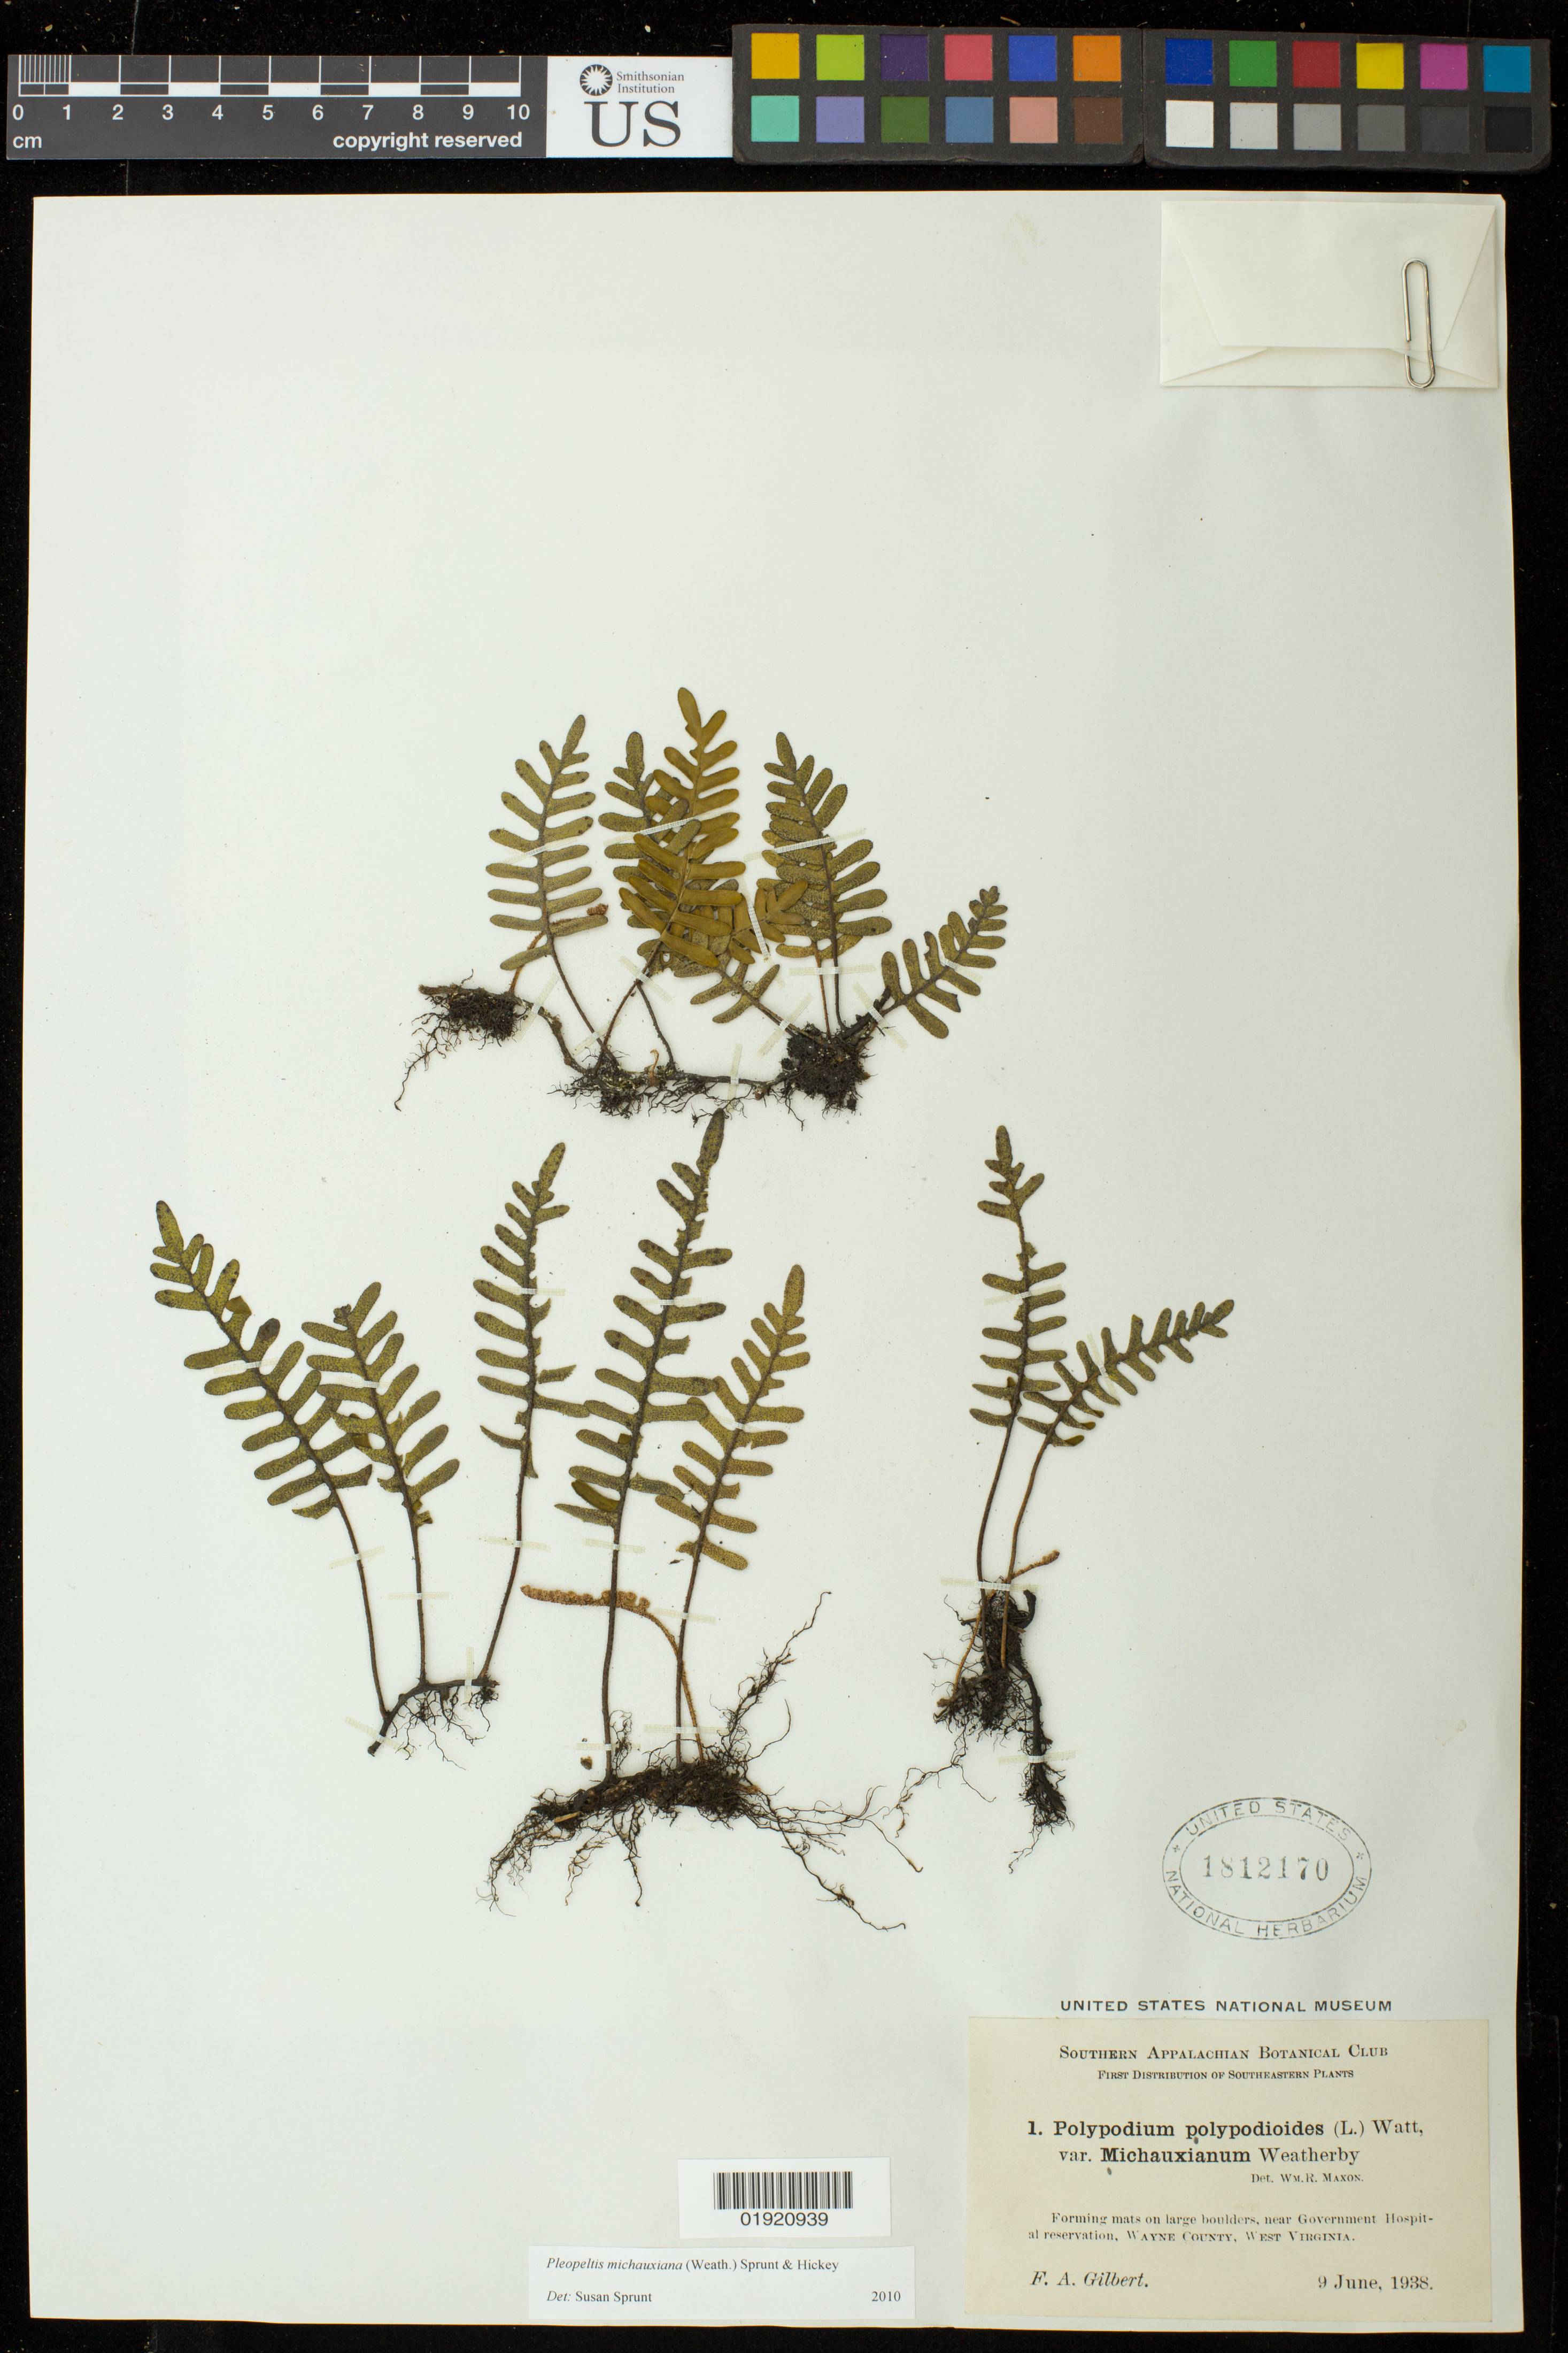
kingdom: Plantae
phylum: Tracheophyta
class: Polypodiopsida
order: Polypodiales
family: Polypodiaceae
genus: Pleopeltis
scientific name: Pleopeltis michauxiana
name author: (Weath.) Hickey & Sprunt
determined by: Sprunt, S. V.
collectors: F. A. Gilbert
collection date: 1938-06-09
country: United States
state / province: West Virginia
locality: West Virginia. Near Government Hospital reservation.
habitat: Forming mats on large boulders.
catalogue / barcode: US 1812170